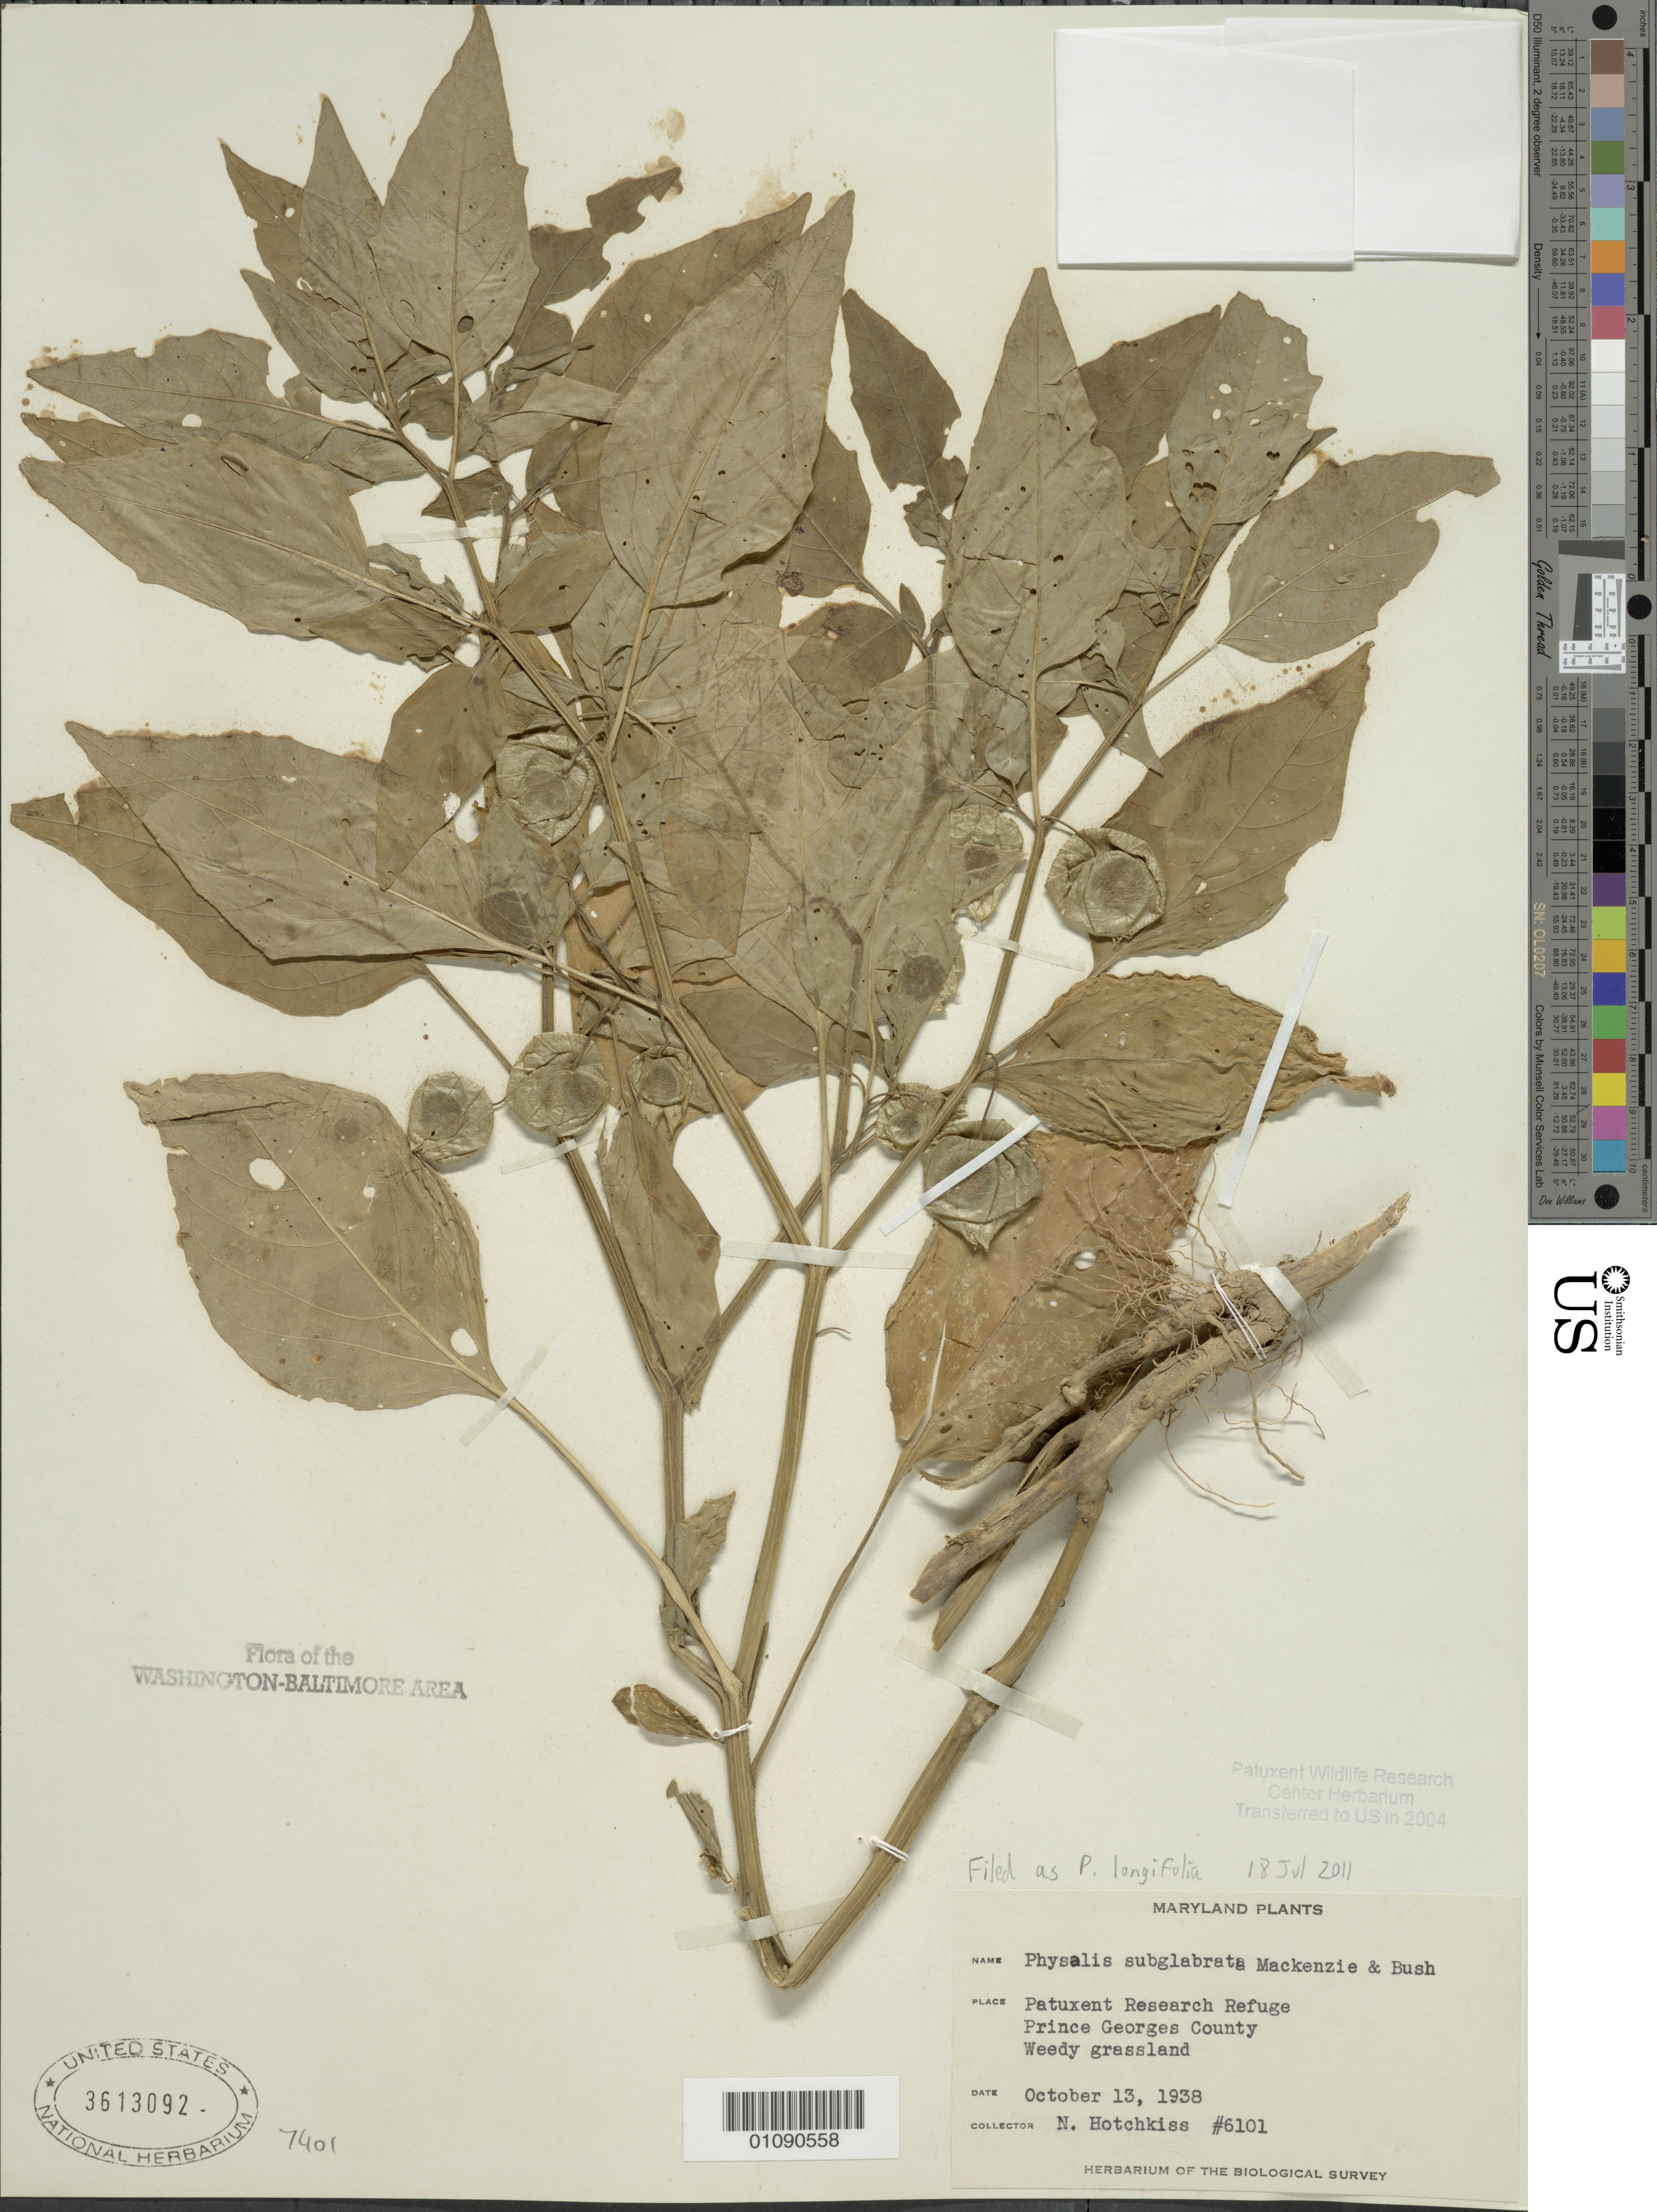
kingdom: Plantae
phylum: Tracheophyta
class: Magnoliopsida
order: Solanales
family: Solanaceae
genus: Physalis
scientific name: Physalis longifolia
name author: Nutt.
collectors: N. Hotchkiss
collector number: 6101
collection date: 1938-10-13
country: United States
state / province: Maryland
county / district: Prince George's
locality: Patuxent Wildlife Refuge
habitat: Weedy grassland.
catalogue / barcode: US 3613092